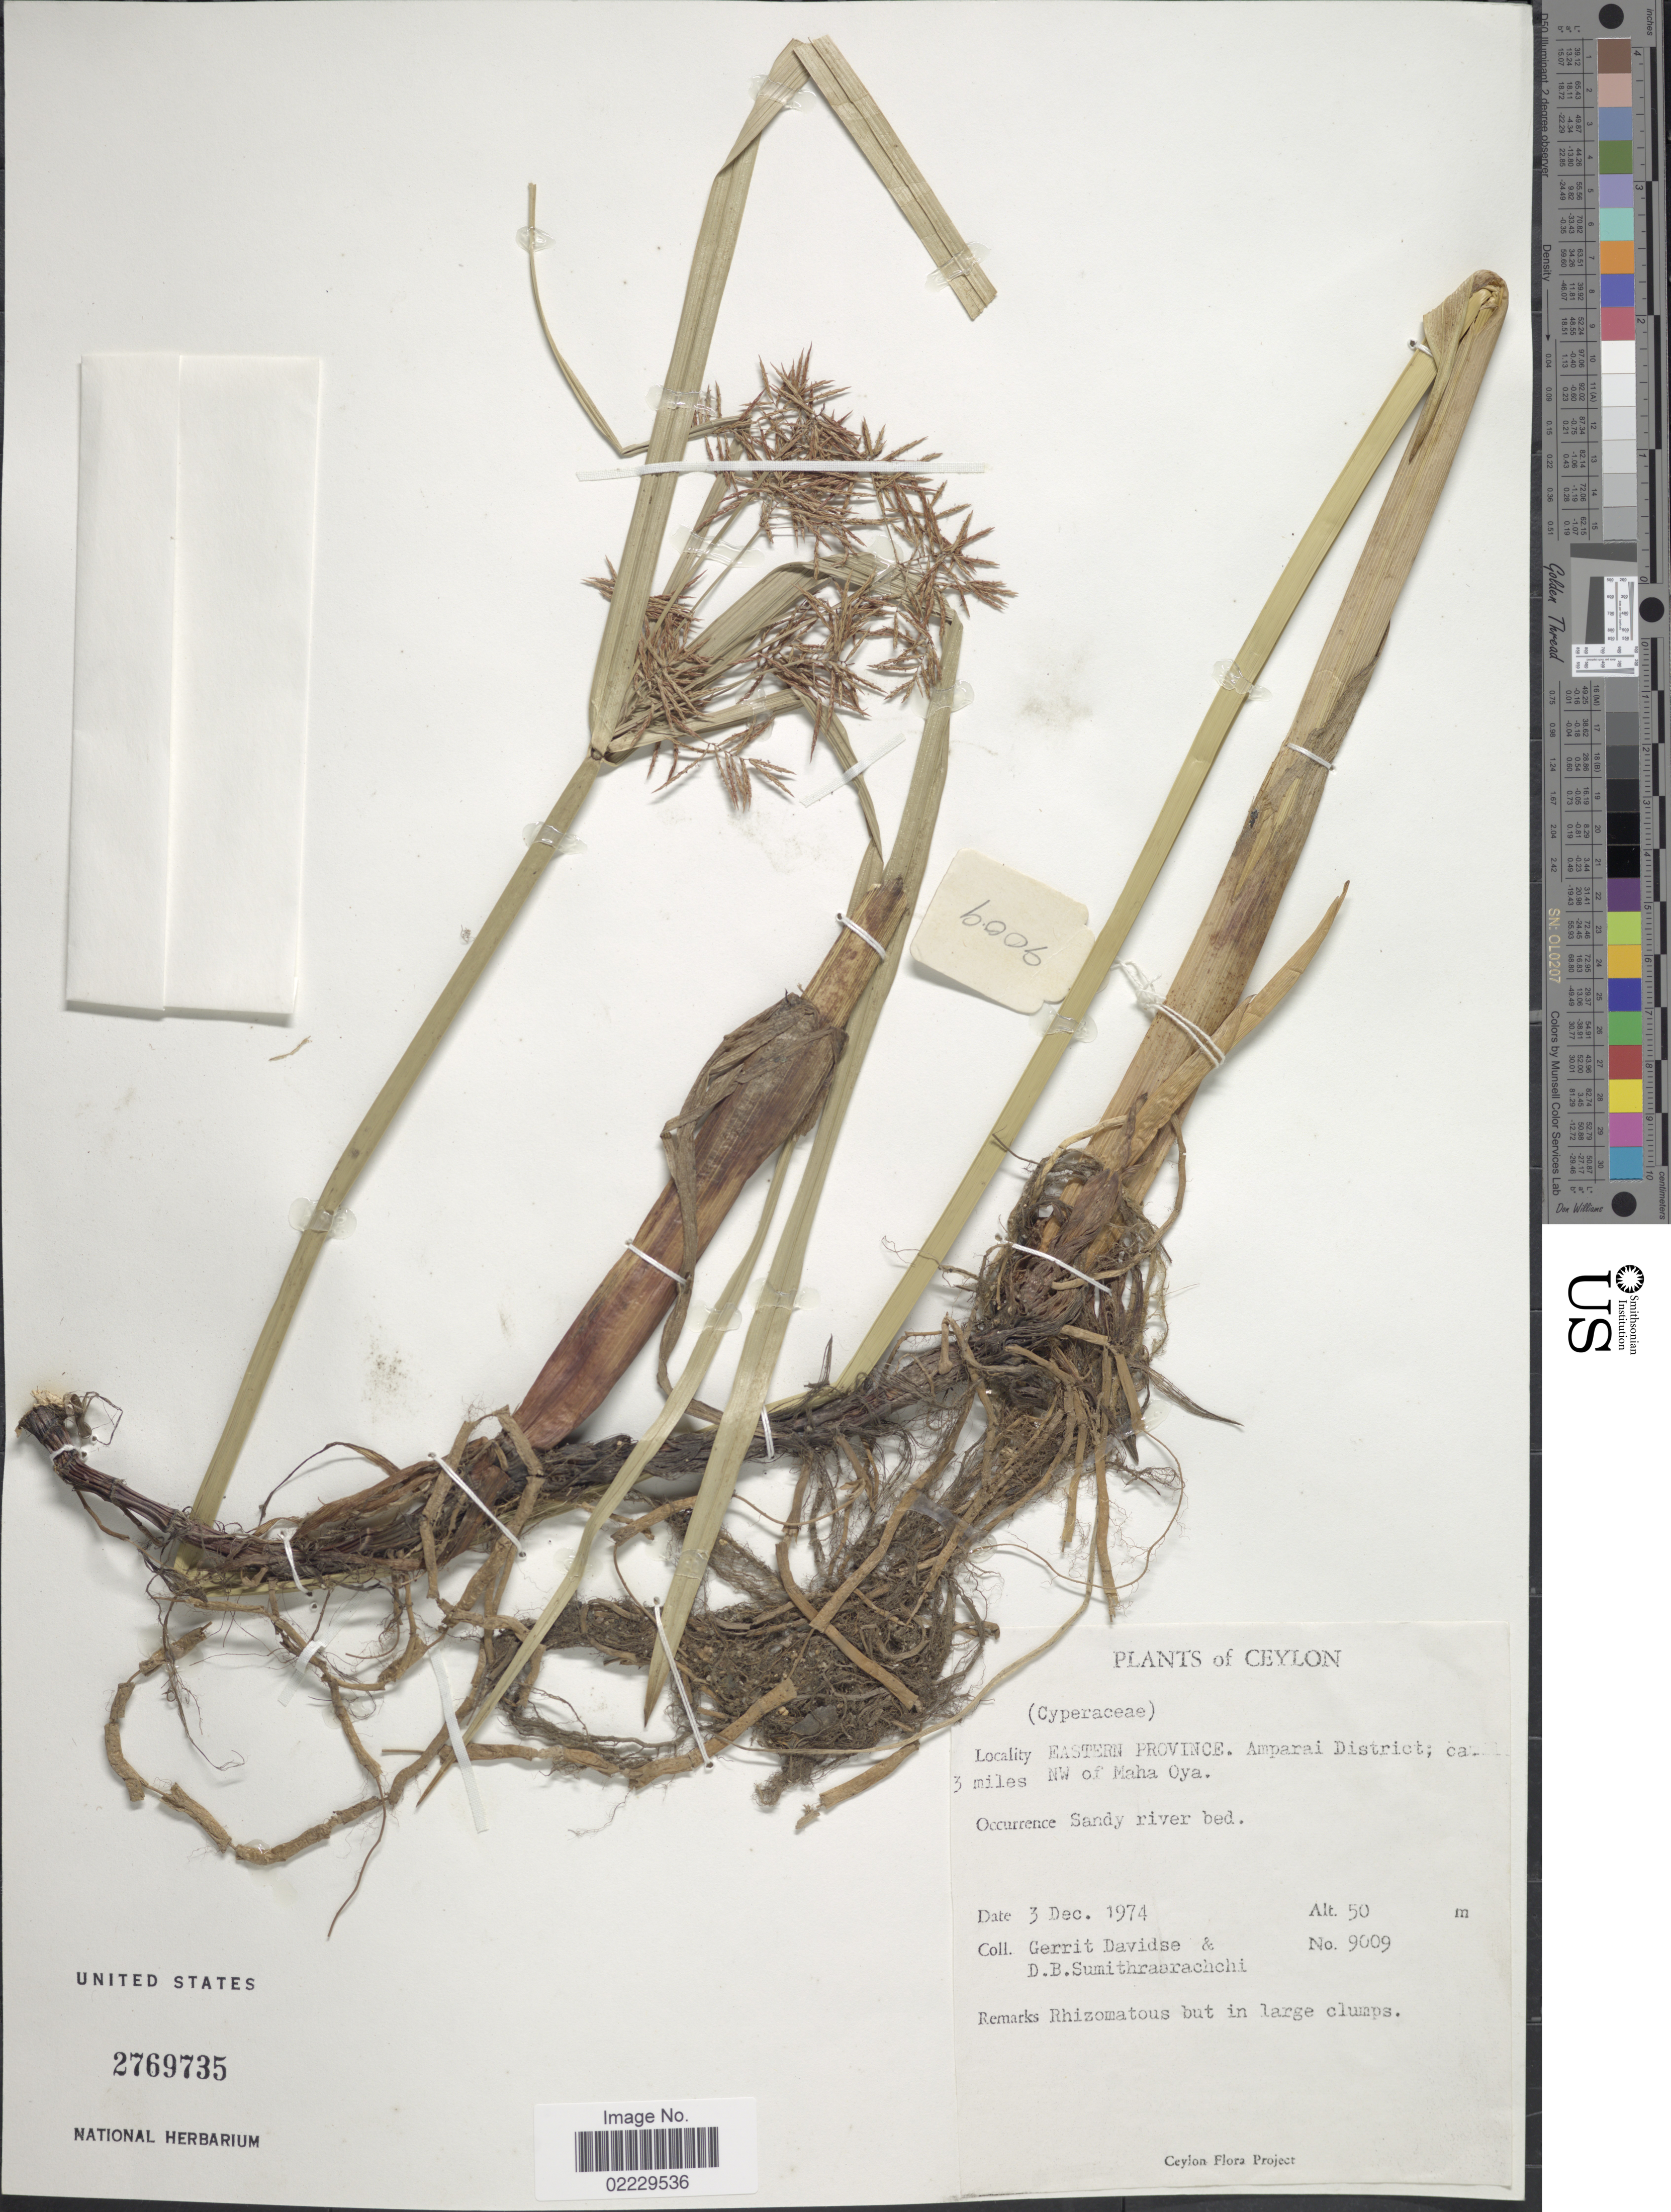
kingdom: Plantae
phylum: Tracheophyta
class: Liliopsida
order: Poales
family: Cyperaceae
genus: Cyperus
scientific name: Cyperus pangorei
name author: Rottb.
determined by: Strong, Mark T., (BOT), Smithsonian Institution - National Museum of Natural History (UNITED STATES)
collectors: G. Davidse & D. B. Sumithraarachchi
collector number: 9009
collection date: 1974-12-03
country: Sri Lanka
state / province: Eastern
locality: Amparai District; ca. 3 miles NW of Maha Oya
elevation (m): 50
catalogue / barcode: US 2769735